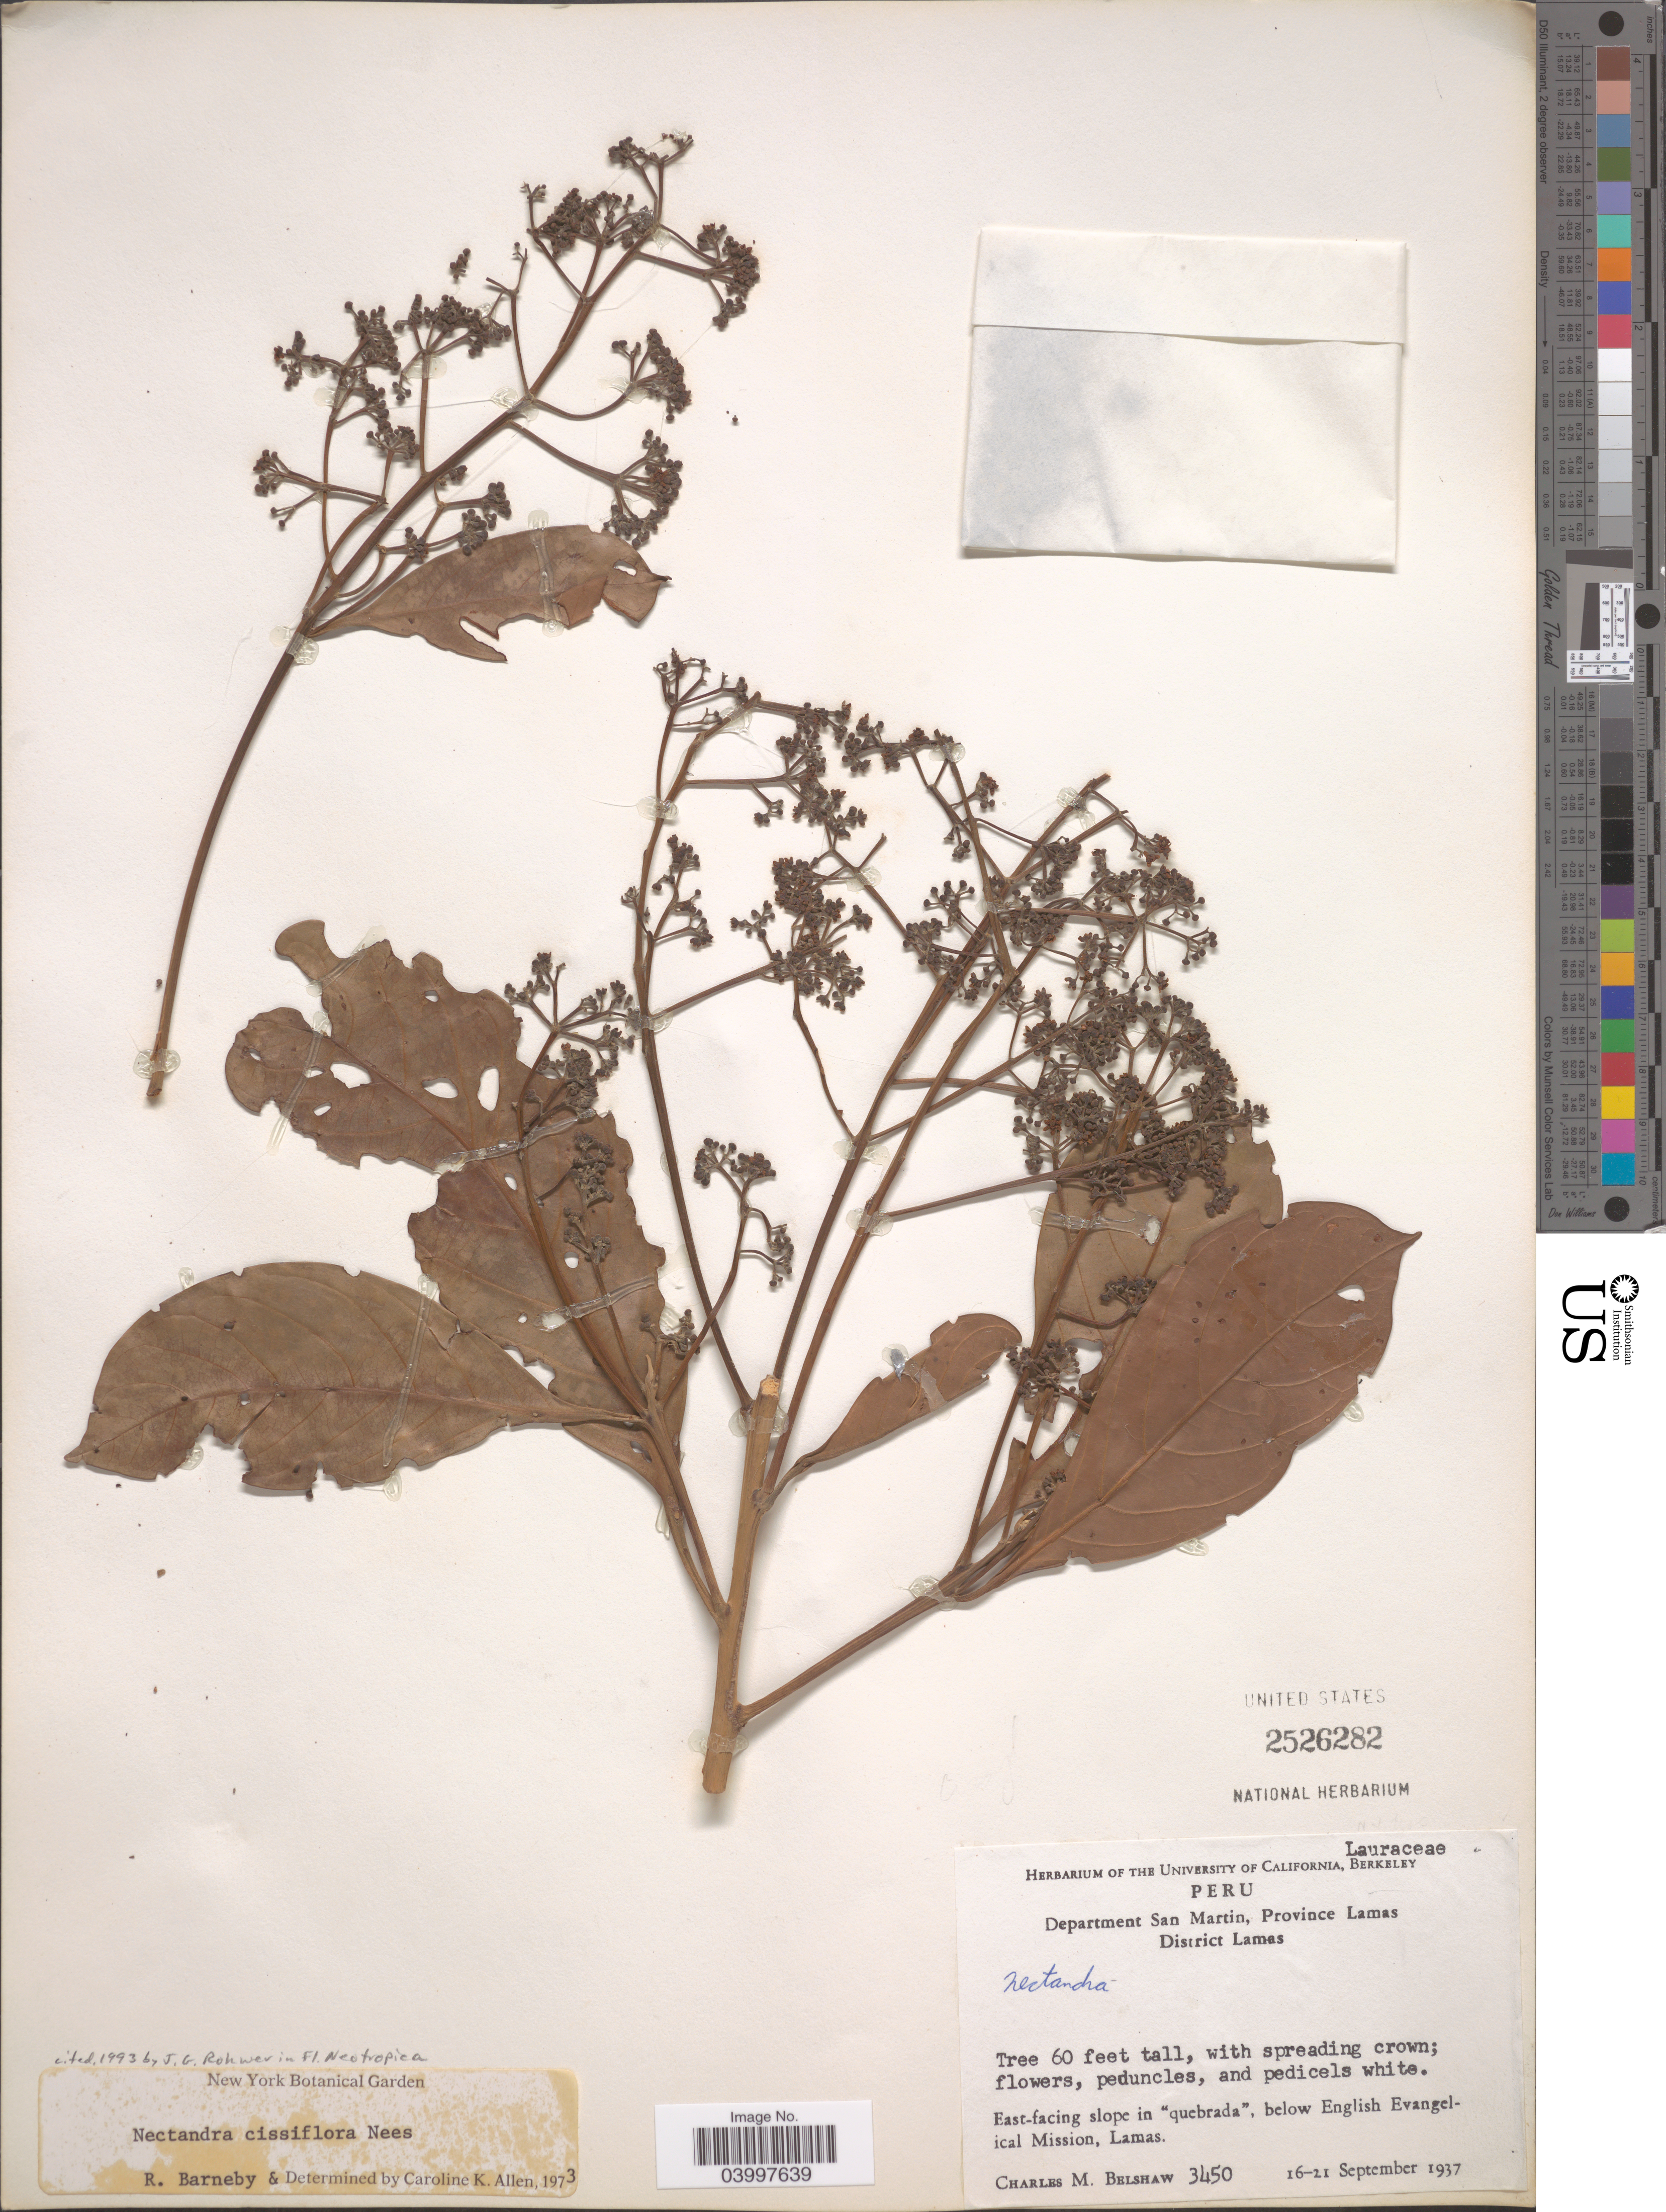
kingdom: Plantae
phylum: Tracheophyta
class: Magnoliopsida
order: Laurales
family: Lauraceae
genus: Nectandra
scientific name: Nectandra cissiflora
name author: Nees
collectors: C. Shaw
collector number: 3450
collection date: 1937-09-16/1937-09-21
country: Peru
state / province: San Martín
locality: Department San Martin, Province Lamas. District Lamas. East-facing slope in "quebrada", below English Evangelical Mission, Lamas.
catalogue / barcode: US 2526282